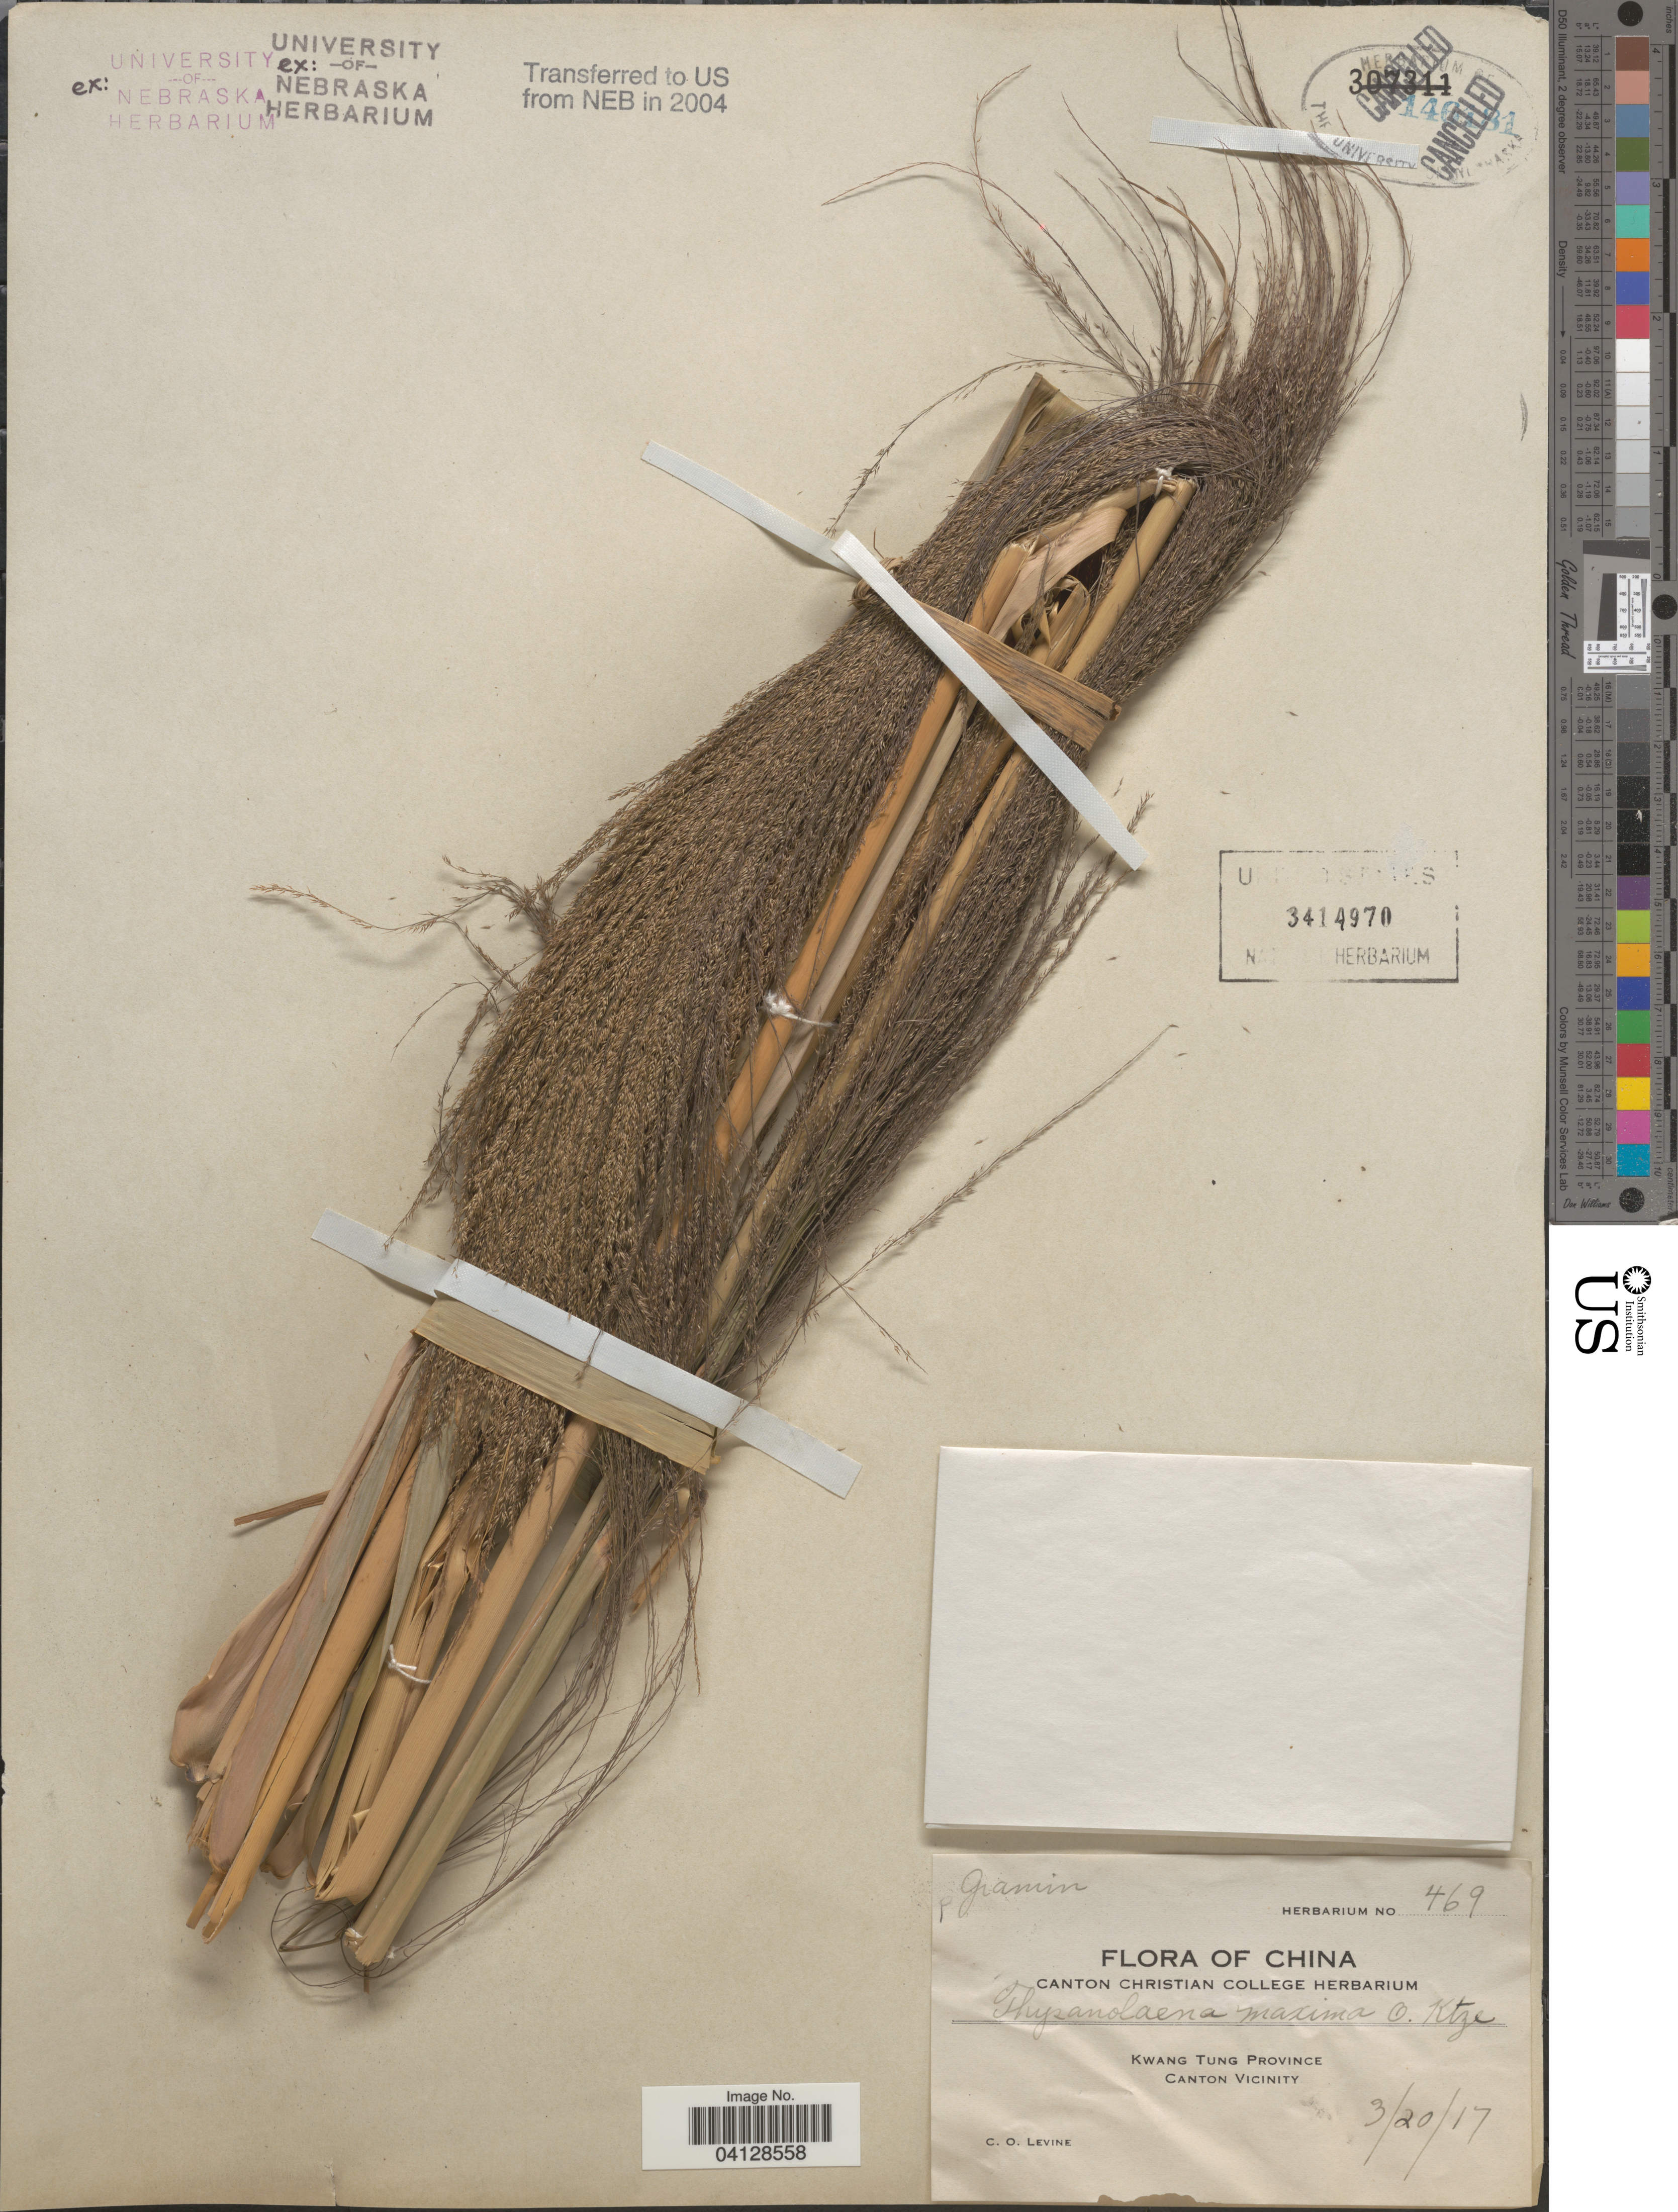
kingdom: Plantae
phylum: Tracheophyta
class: Liliopsida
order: Poales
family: Poaceae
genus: Thysanolaena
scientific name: Thysanolaena maxima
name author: (Roxb.) Kuntze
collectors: C. O. Levine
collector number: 469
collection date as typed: Transcribed d/m/y: 20/3/17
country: China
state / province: Guangdong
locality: Kwang Tung Province. Canton Vicinity.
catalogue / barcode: US 3414970